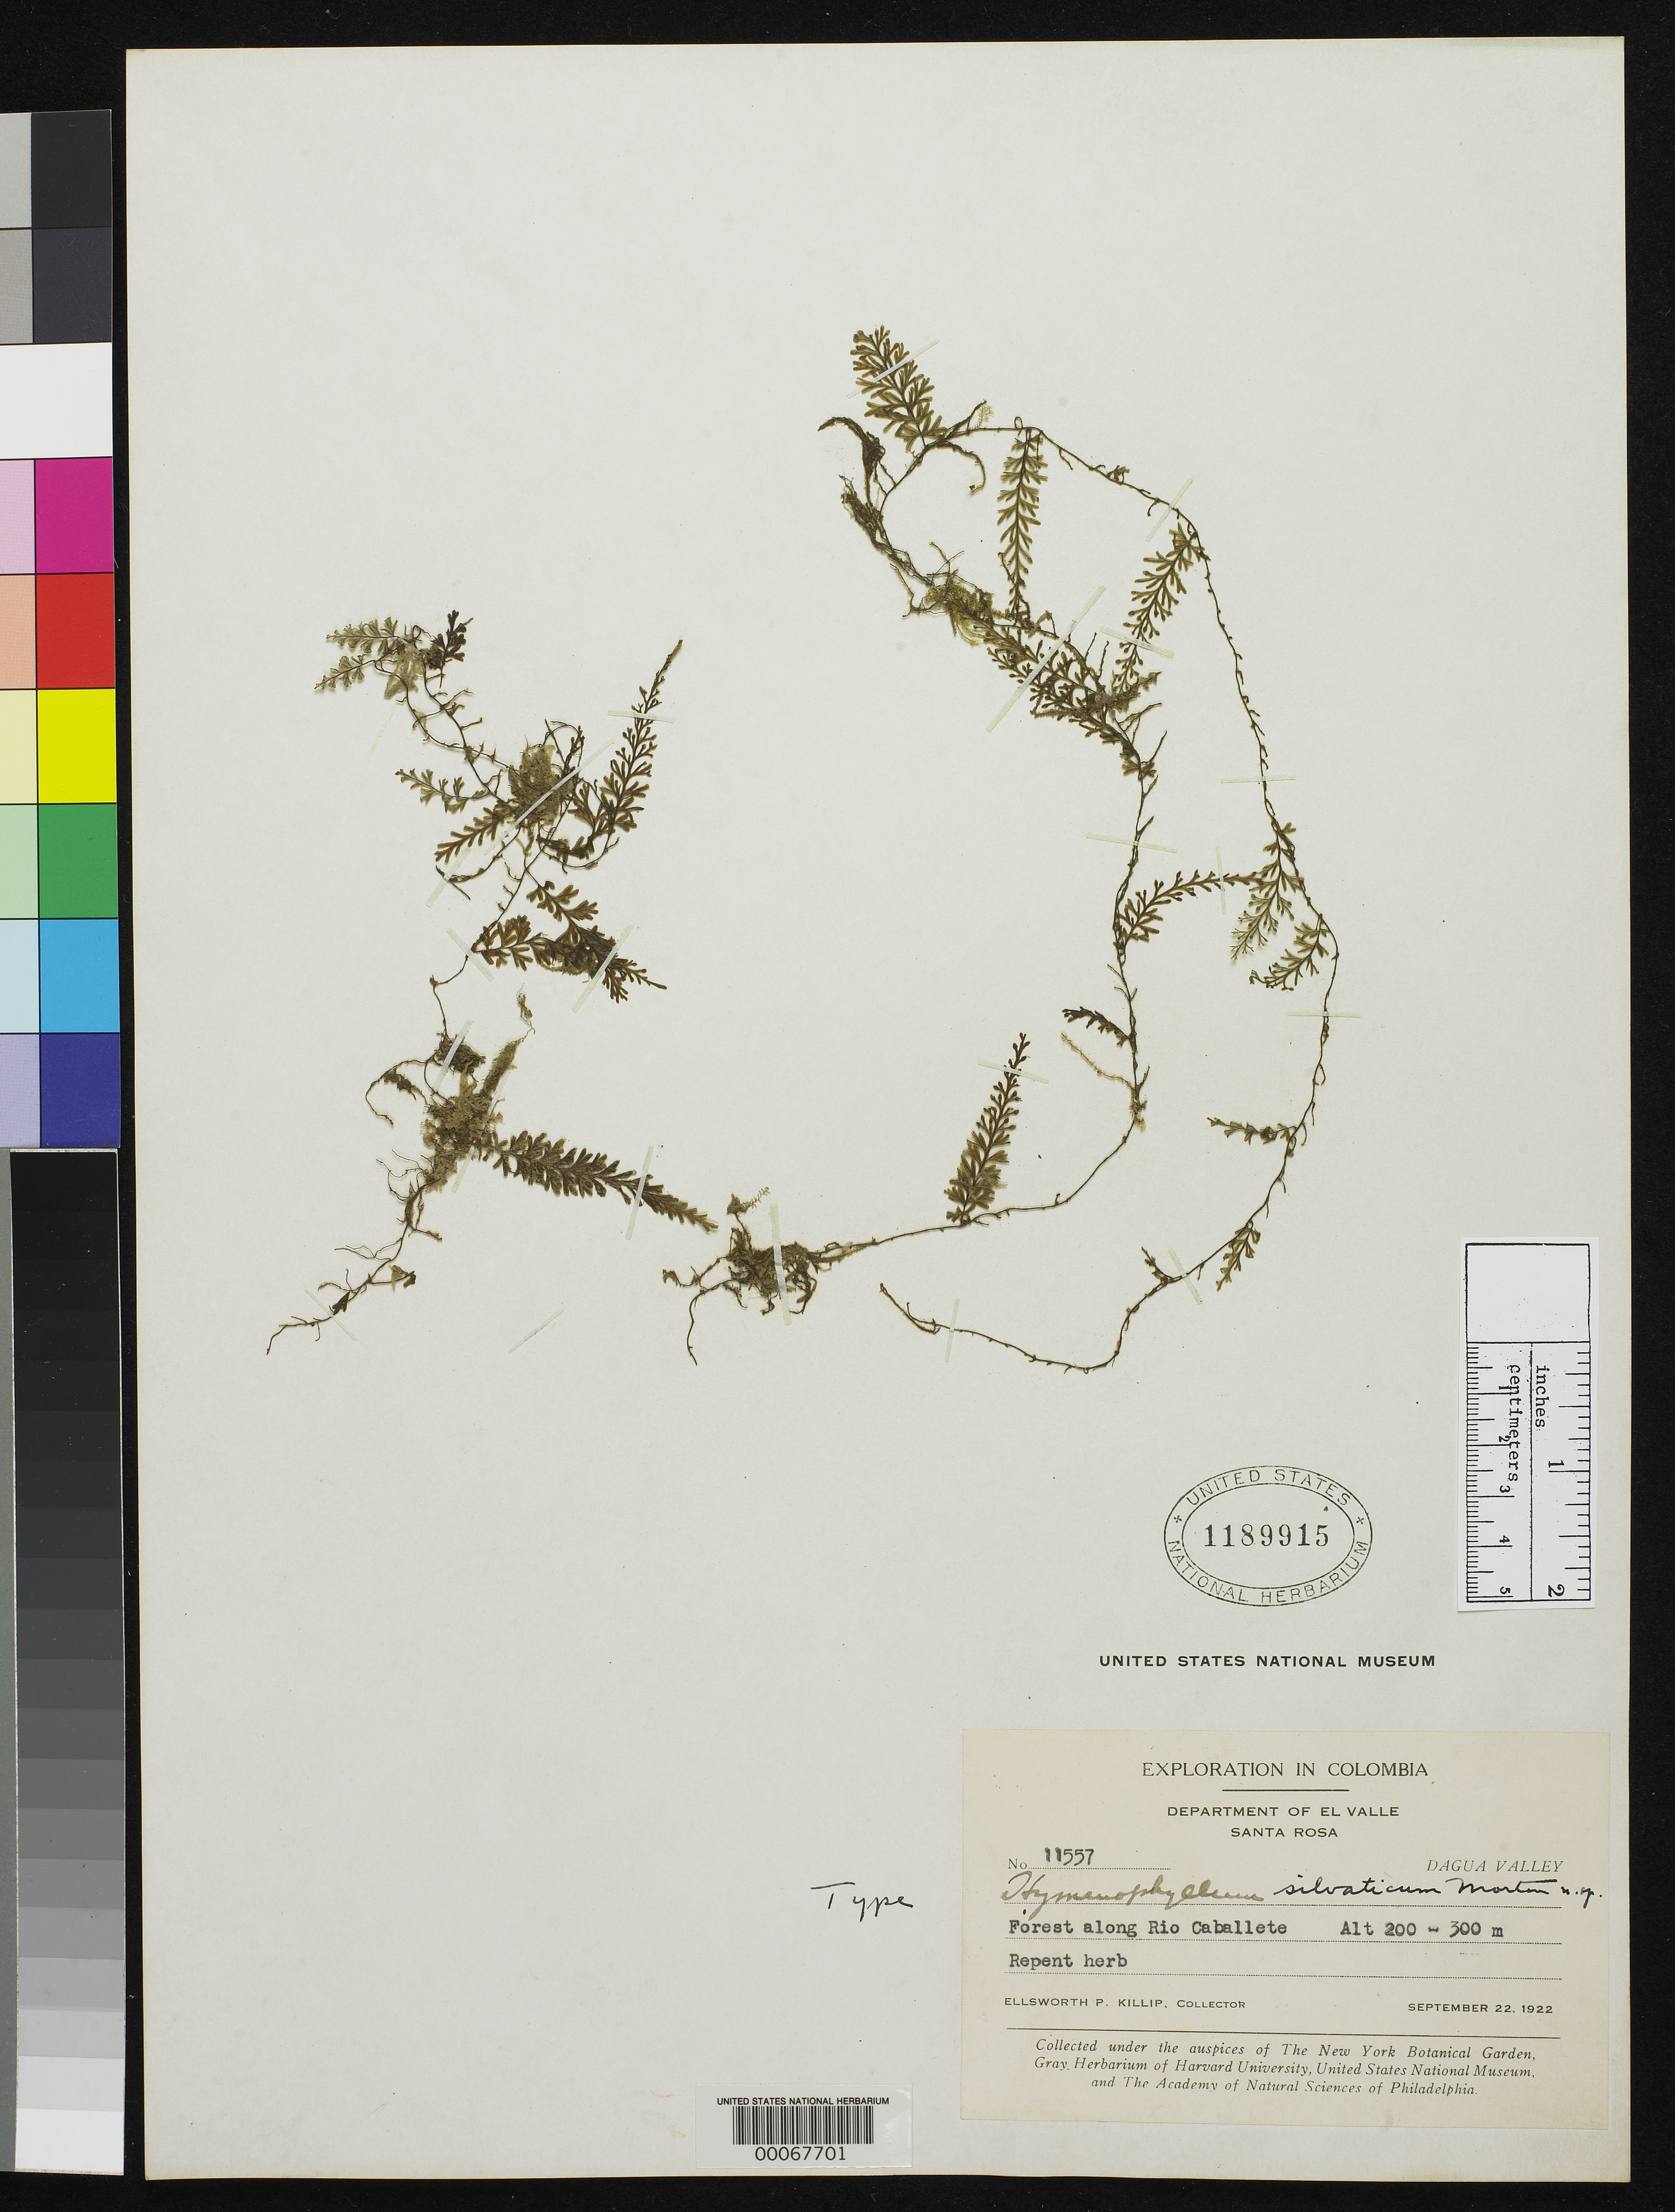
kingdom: Plantae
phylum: Tracheophyta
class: Polypodiopsida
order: Hymenophyllales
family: Hymenophyllaceae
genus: Hymenophyllum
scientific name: Hymenophyllum silvaticum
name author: C.V. Morton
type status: Holotype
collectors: E. P. Killip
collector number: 11557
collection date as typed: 22 Sep 1922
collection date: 1922-09-22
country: Colombia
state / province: Valle del Cauca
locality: Santa Rosa, Dagua Valley, forest along Rio Caballete.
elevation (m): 200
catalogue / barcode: US 1189915